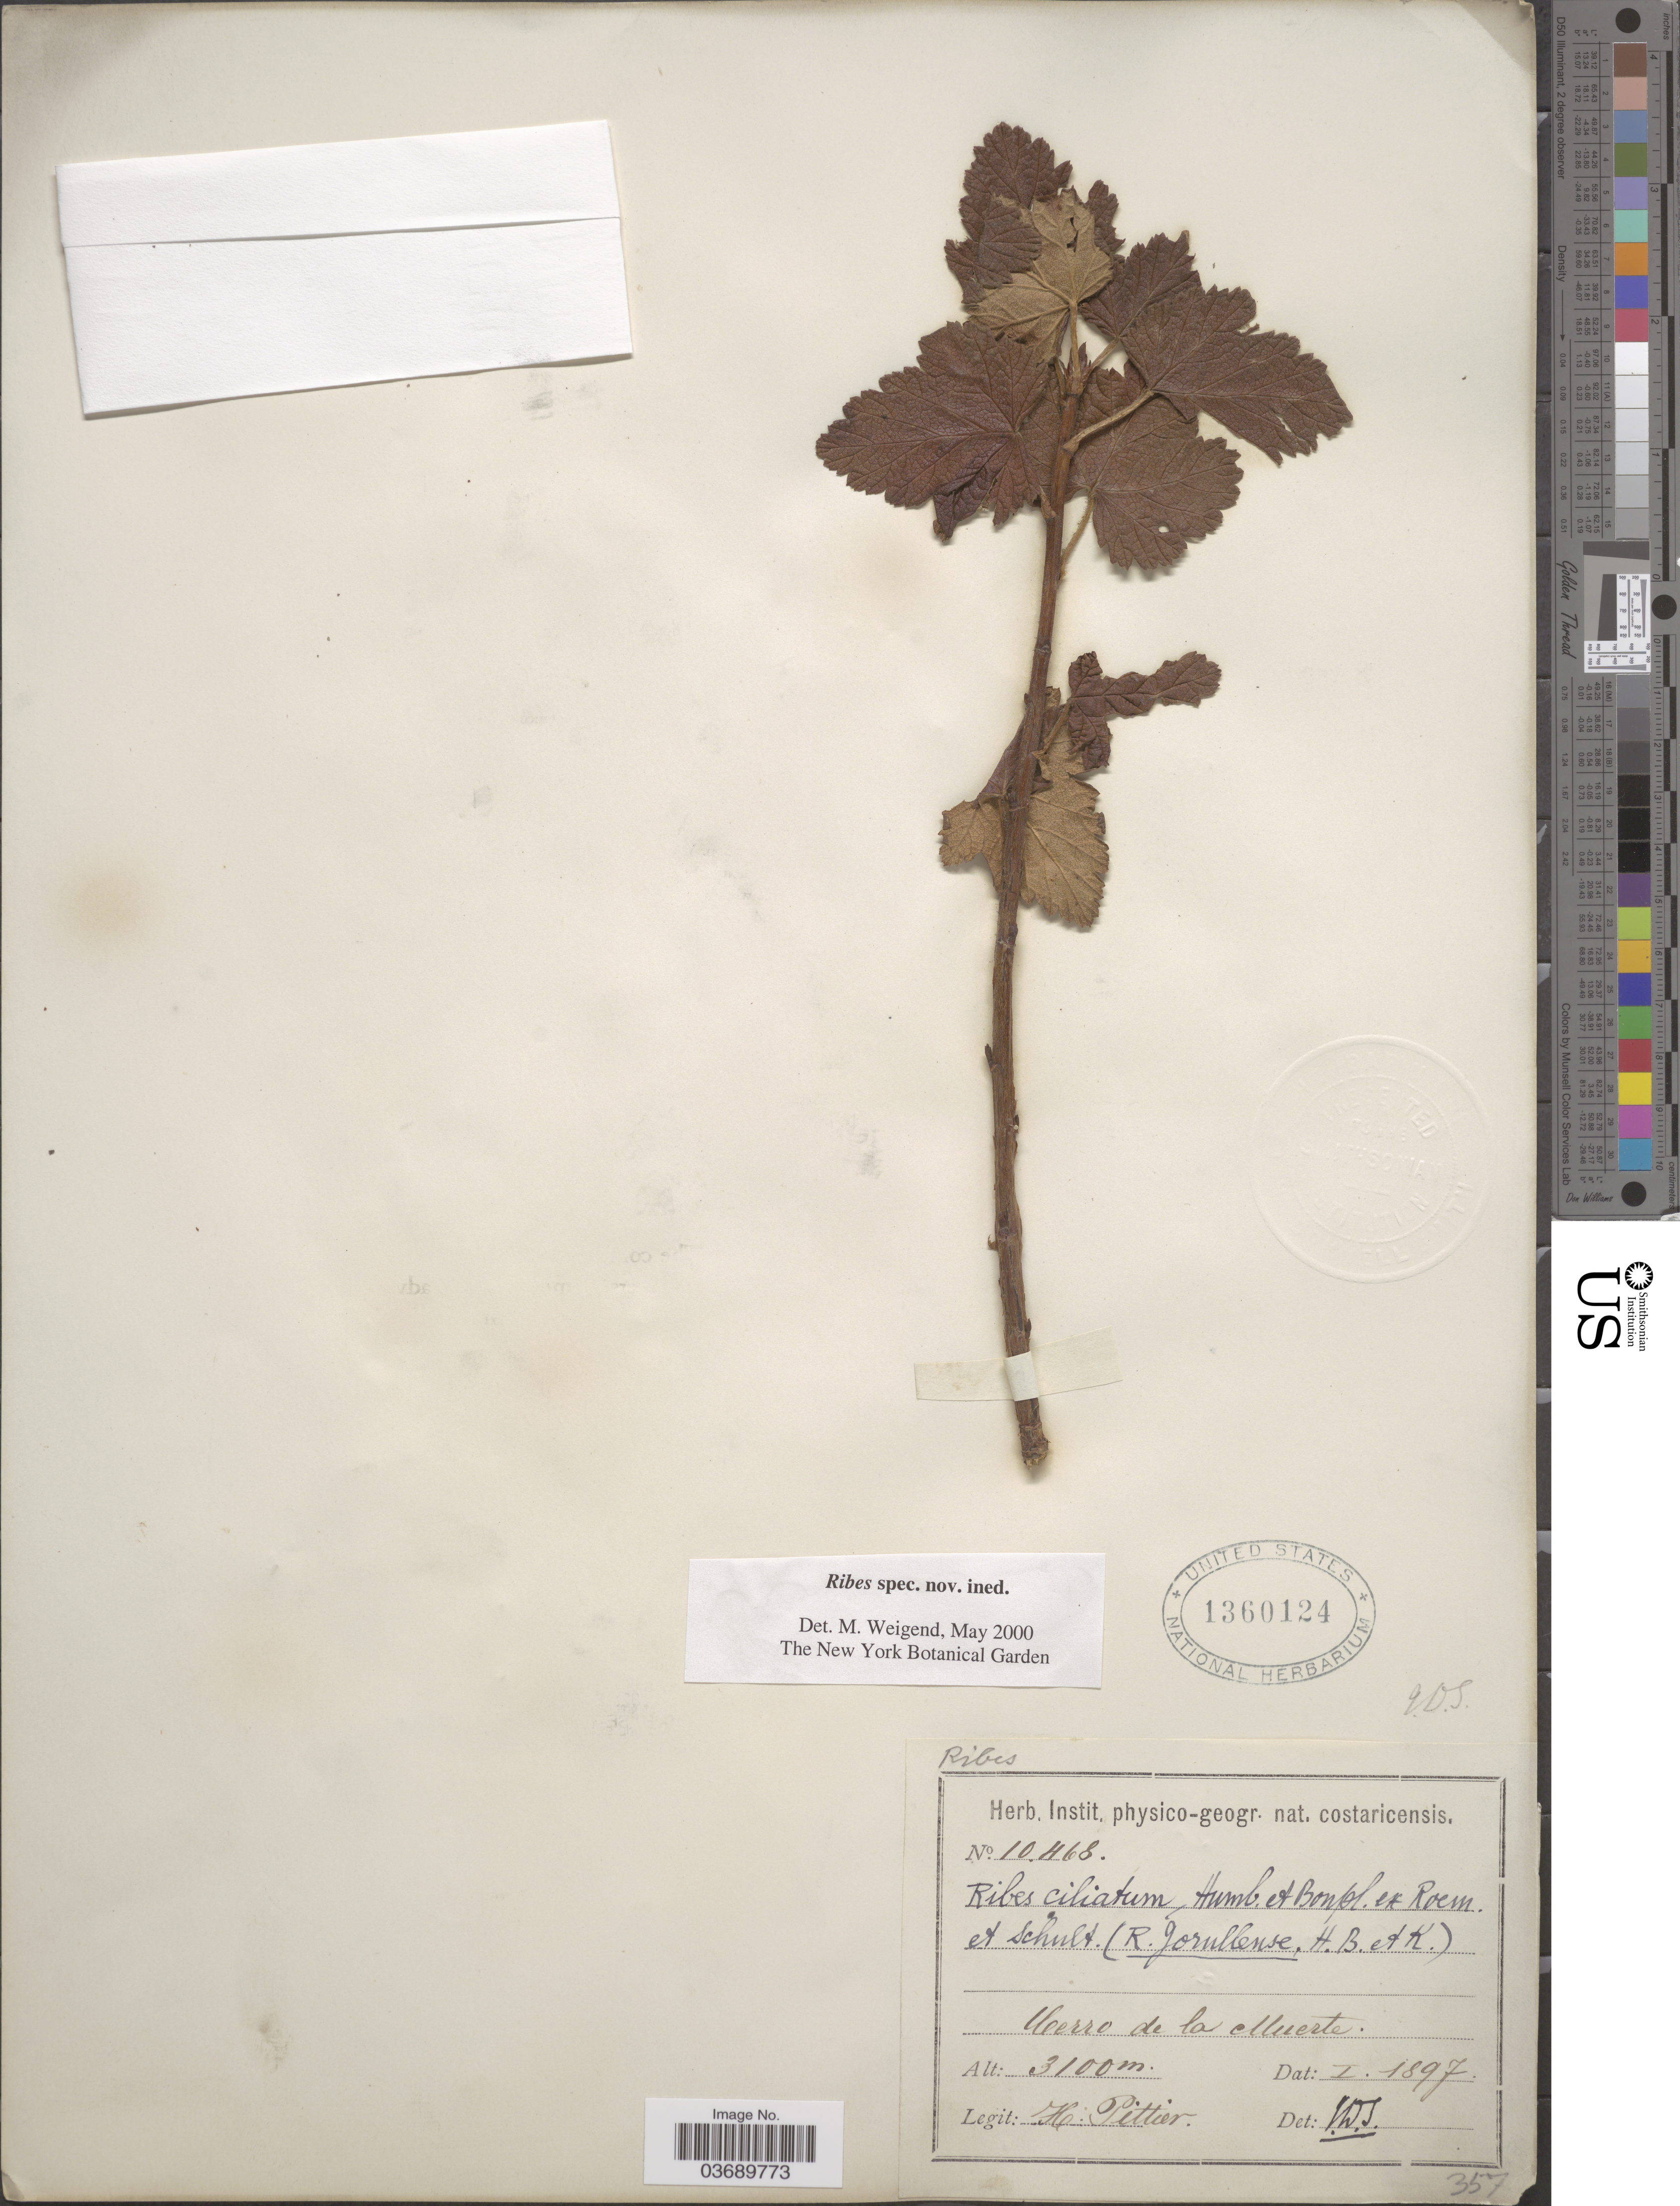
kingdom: Plantae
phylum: Tracheophyta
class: Magnoliopsida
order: Saxifragales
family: Grossulariaceae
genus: Ribes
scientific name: Ribes sp.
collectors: H. F. Pittier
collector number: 10468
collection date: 1897-01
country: Costa Rica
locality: Cerro de la Muerte.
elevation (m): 3100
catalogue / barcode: US 1360124